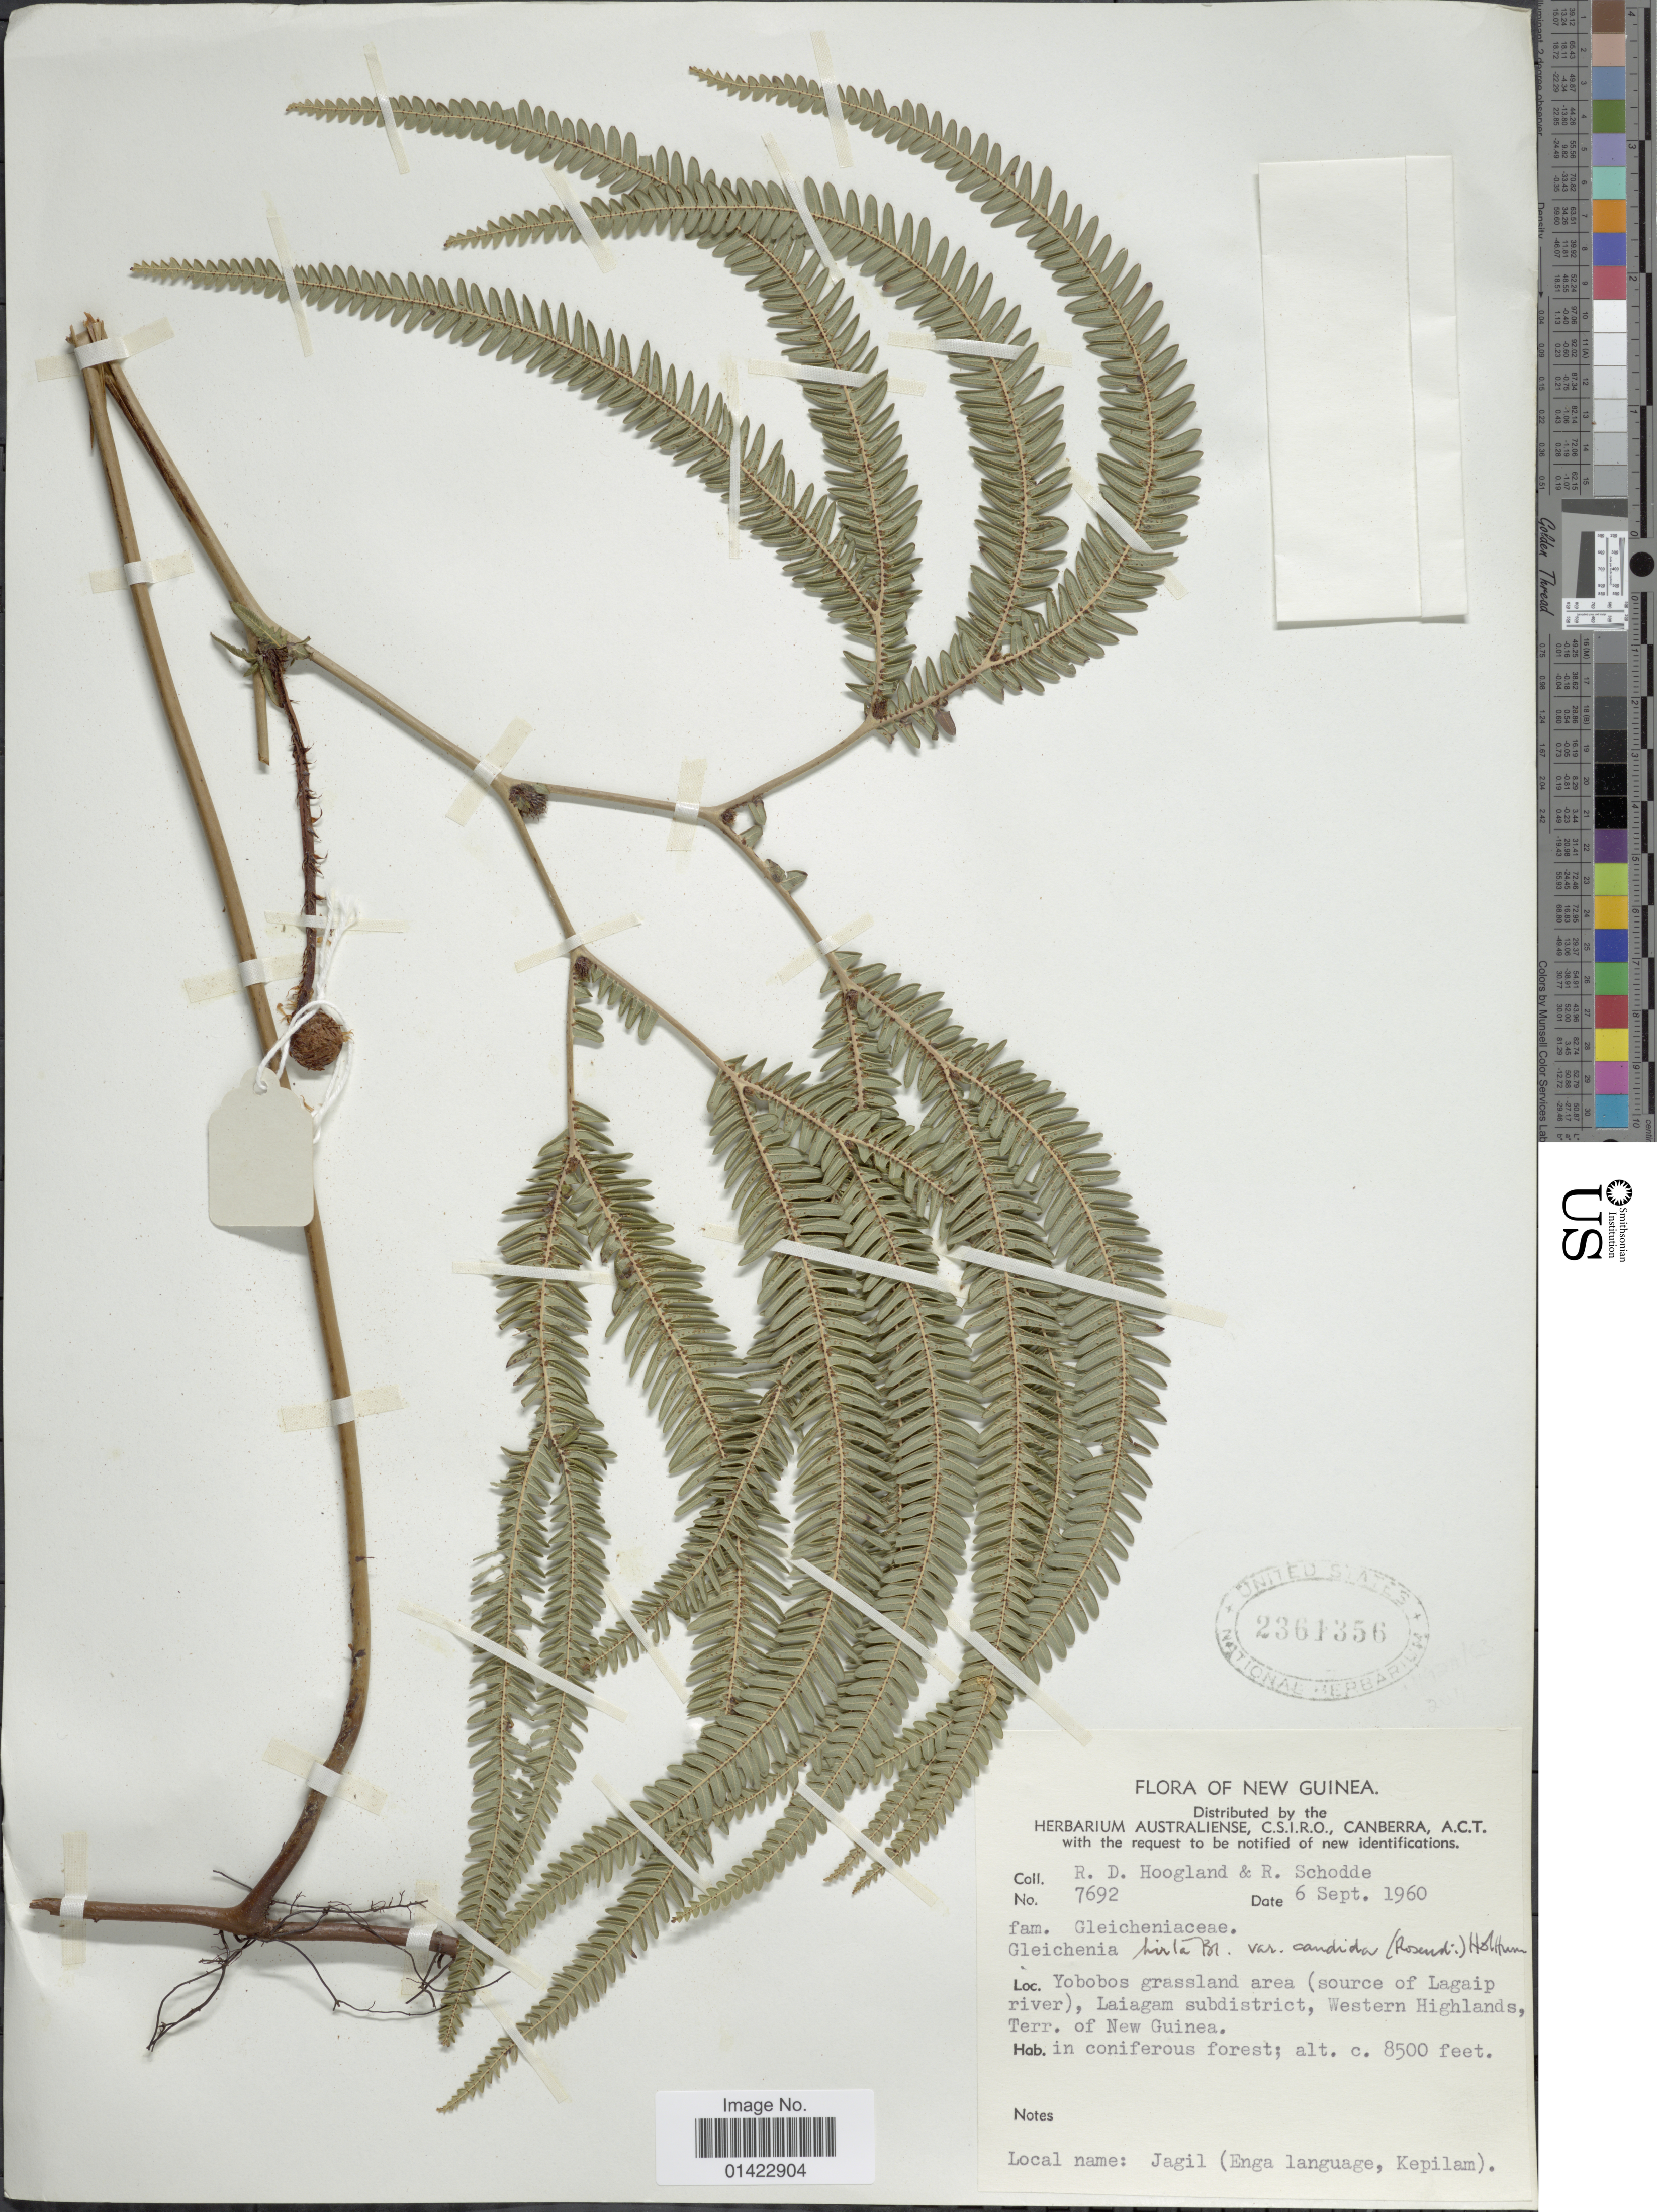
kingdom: Plantae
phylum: Tracheophyta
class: Polypodiopsida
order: Gleicheniales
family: Gleicheniaceae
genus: Sticherus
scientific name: Sticherus hirtus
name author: (Blume) Ching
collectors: R. D. Hoogland & R. Schodde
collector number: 7692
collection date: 1960-09-06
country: Papua New Guinea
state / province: Western Highlands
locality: New Guinea. Yobbos grassland area (source of Lagaip river), Laiagam subdistrict.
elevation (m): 2591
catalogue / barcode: US 2361356